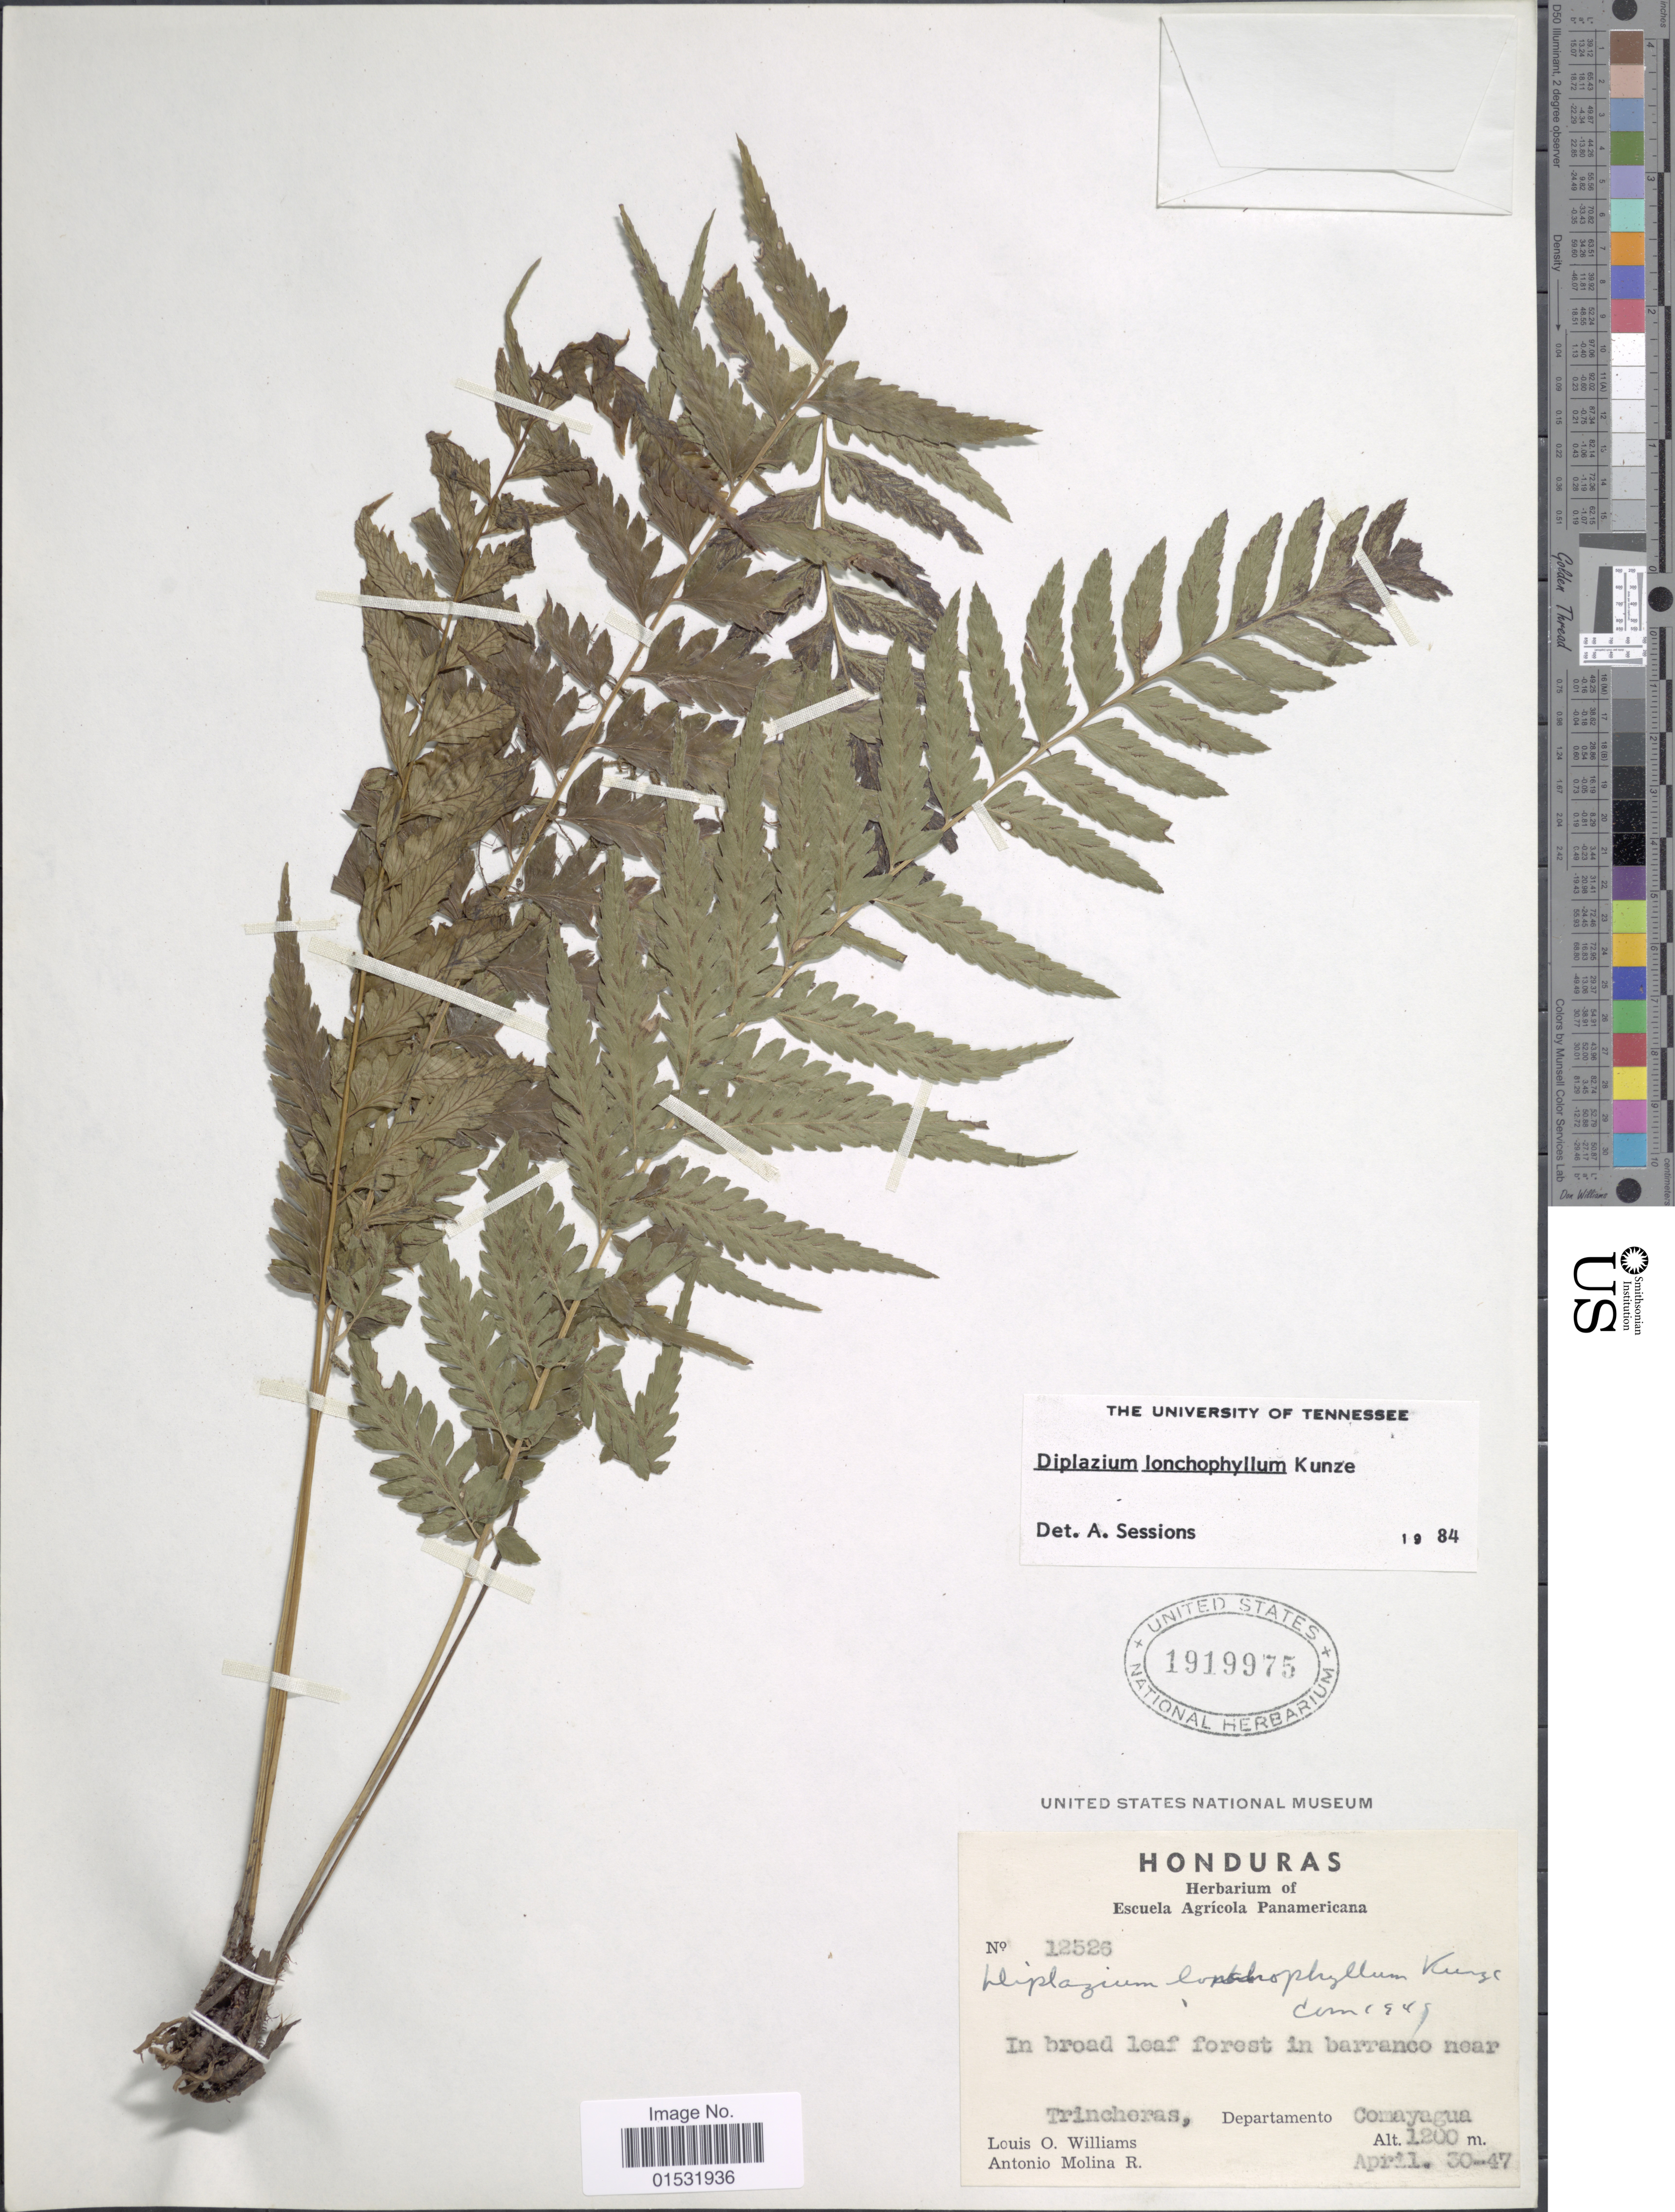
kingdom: Plantae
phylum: Tracheophyta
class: Polypodiopsida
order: Polypodiales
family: Athyriaceae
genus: Diplazium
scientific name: Diplazium lonchophyllum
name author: Kunze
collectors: L. O. Williams & A. Molina R.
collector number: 12526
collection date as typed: Transcribed d/m/y: 30/4/47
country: Honduras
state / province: Comayagua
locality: In broad leaf forest in barranco near Trincheras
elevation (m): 1200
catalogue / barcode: US 1919975